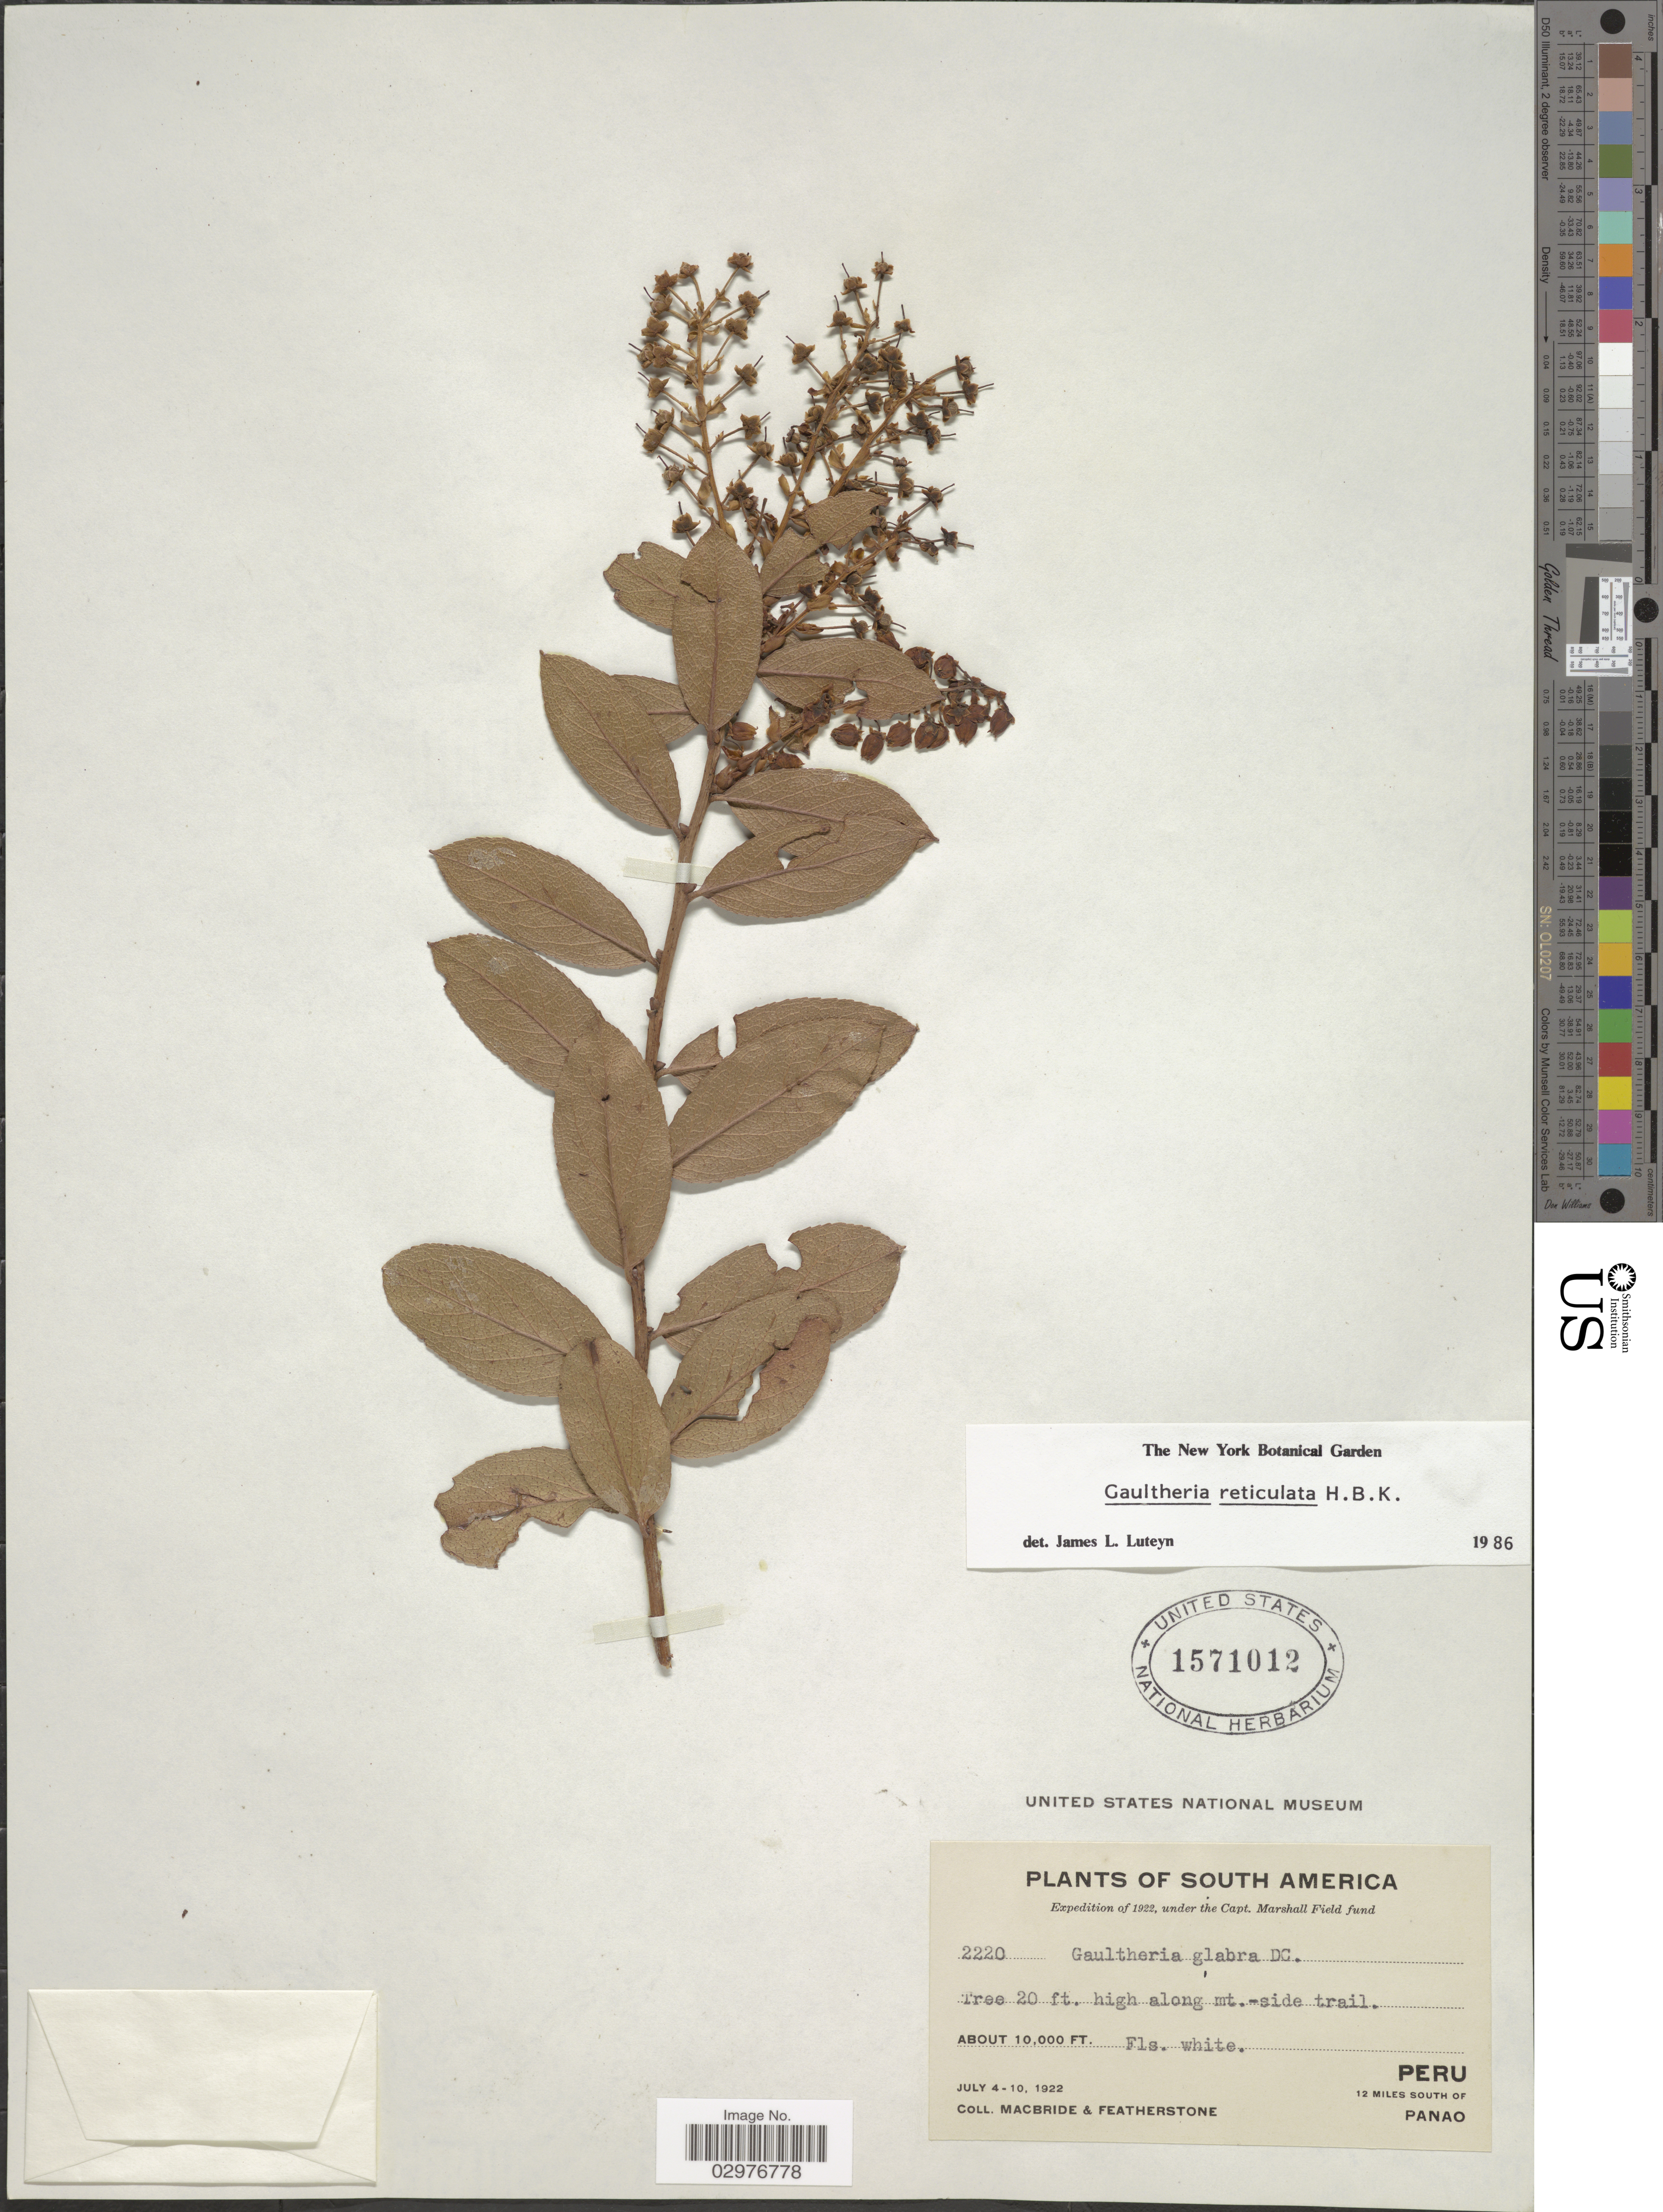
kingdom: Plantae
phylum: Tracheophyta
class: Magnoliopsida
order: Ericales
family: Ericaceae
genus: Gaultheria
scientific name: Gaultheria reticulata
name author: Kunth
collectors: Macbride, -- & -. Featherstone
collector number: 2220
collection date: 1922-07-04/1922-07-10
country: Peru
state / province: Huánuco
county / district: Pachitea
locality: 12 miles south of Panao.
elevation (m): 3048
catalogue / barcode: US 1571012